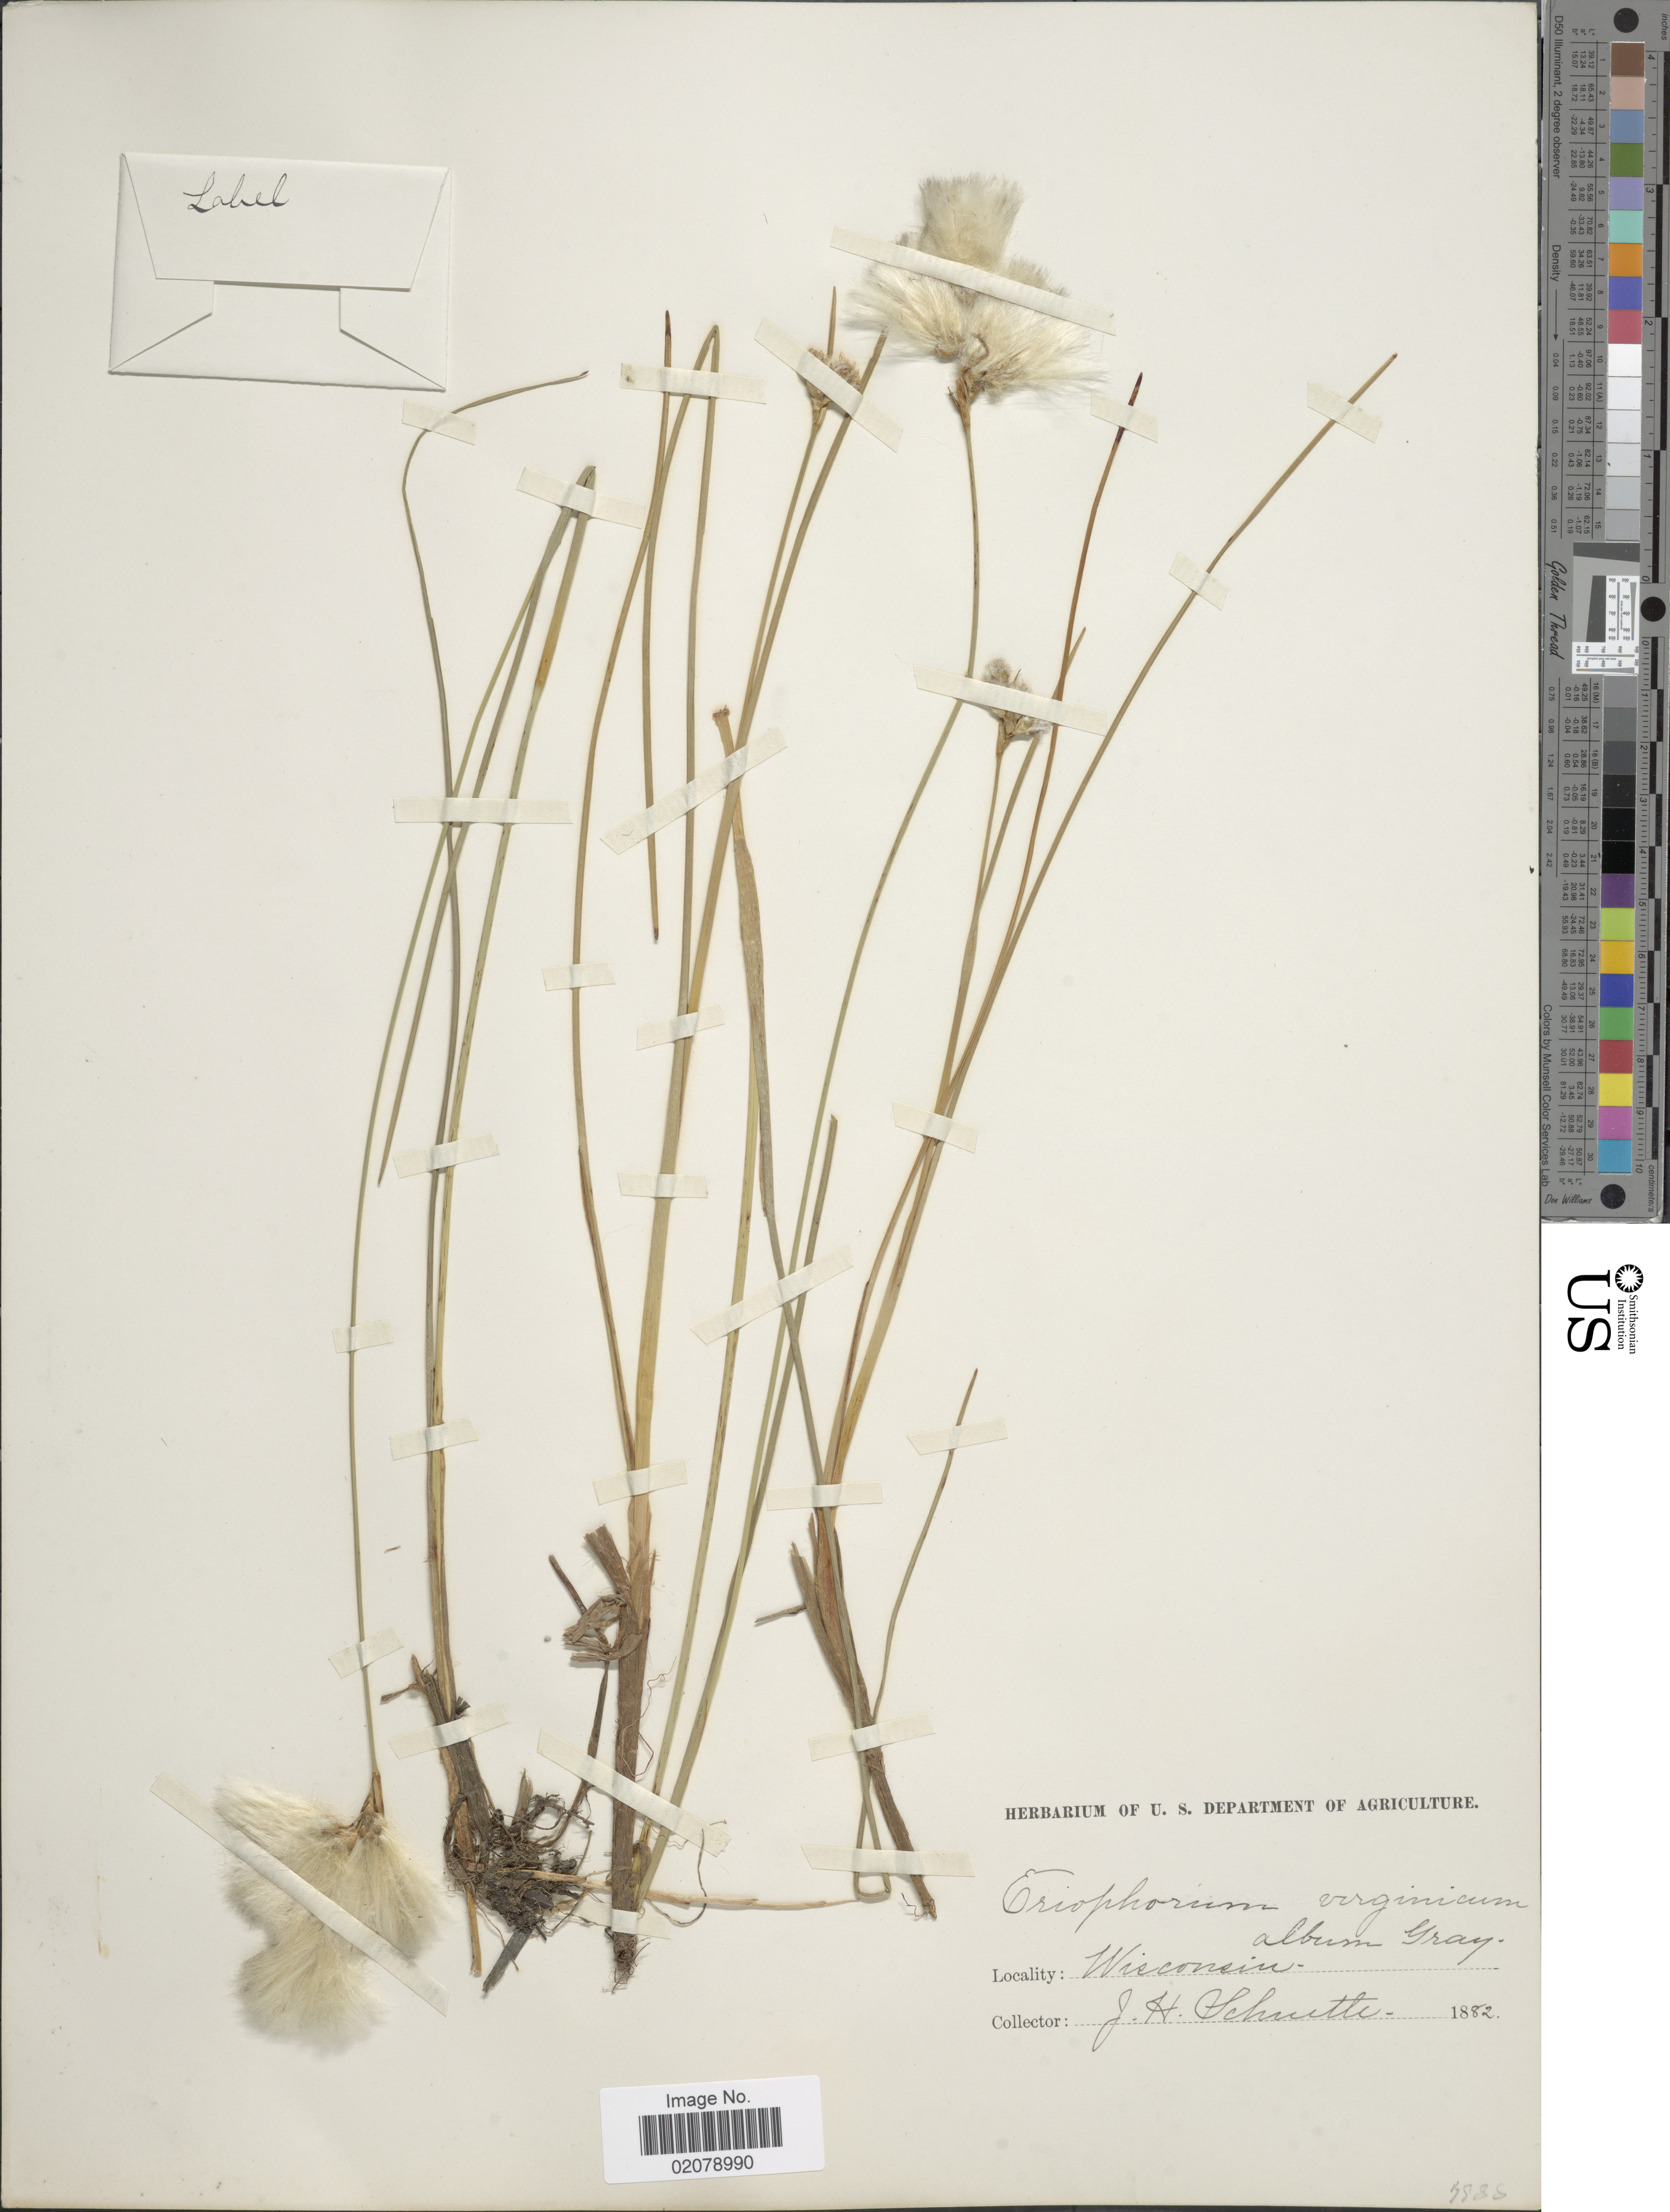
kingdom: Plantae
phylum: Tracheophyta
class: Liliopsida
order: Poales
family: Cyperaceae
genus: Eriophorum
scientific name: Eriophorum virginicum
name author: L.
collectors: J. Schutte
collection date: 1882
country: United States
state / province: Wisconsin